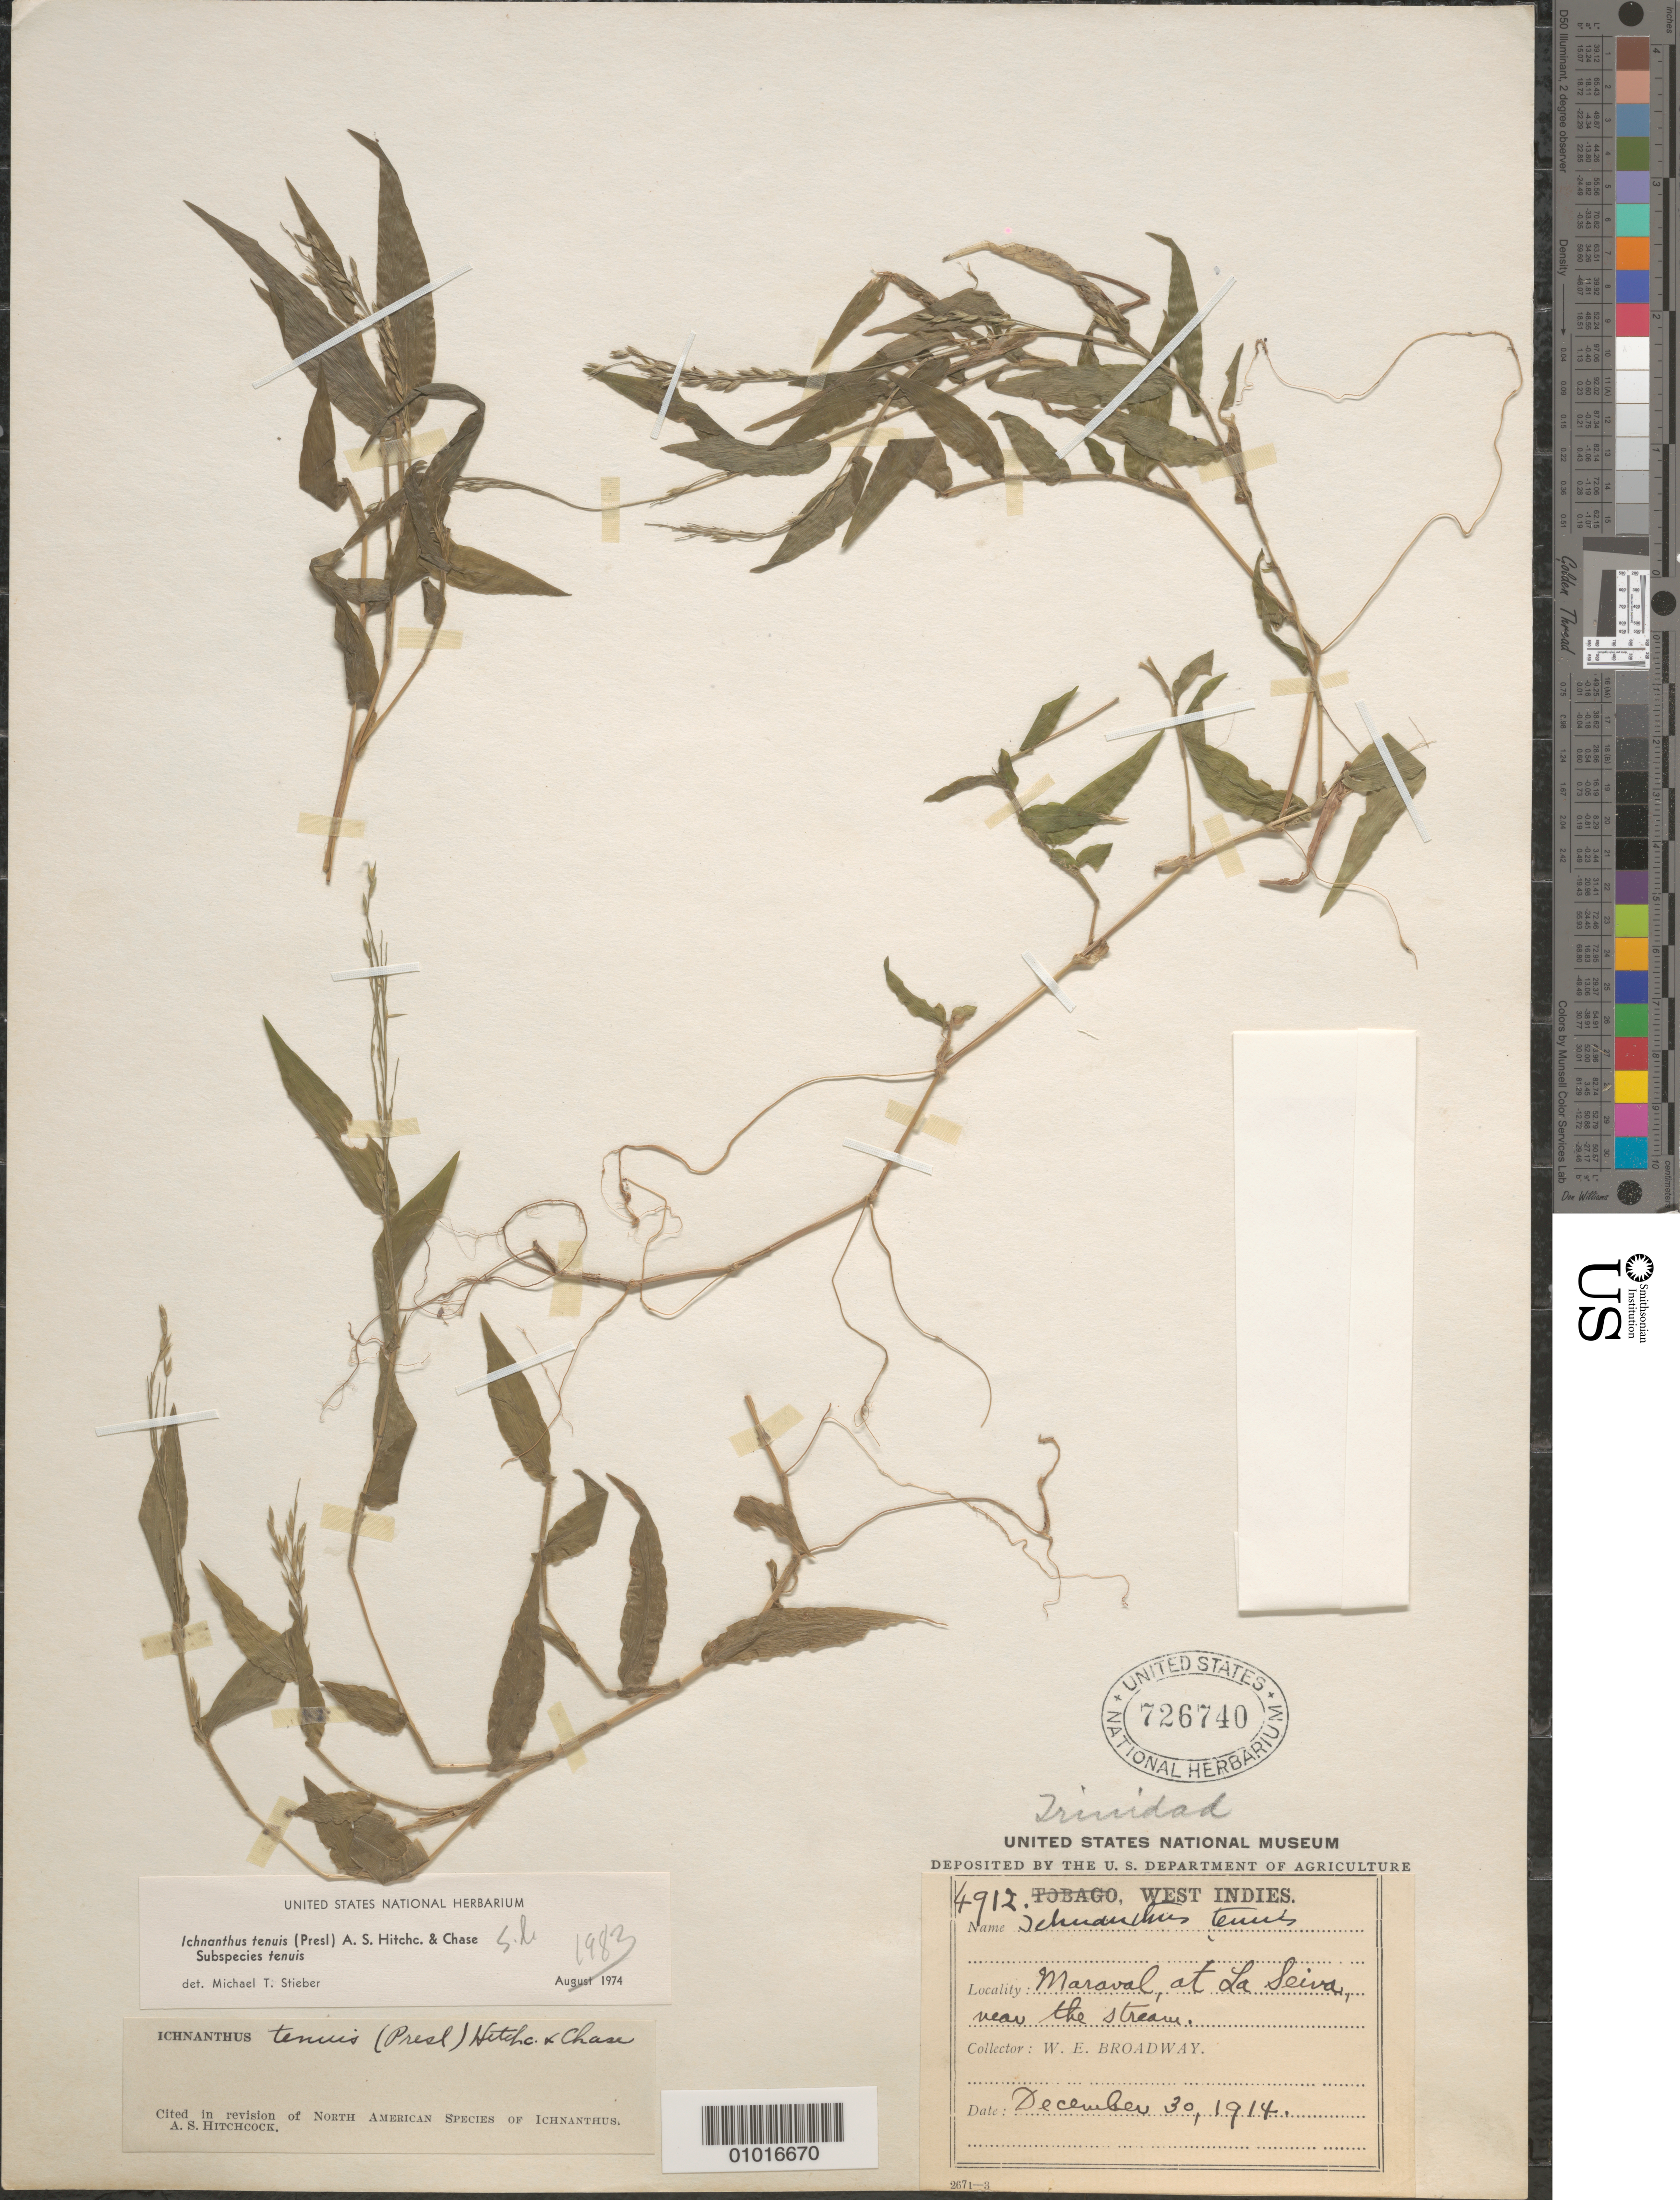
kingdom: Plantae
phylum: Tracheophyta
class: Liliopsida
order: Poales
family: Poaceae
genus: Ichnanthus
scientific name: Ichnanthus tenuis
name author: (J. Presl) Hitchc. & Chase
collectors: W. E. Broadway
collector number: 4912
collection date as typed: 30 Dec 1914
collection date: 1914-12-30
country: Trinidad and Tobago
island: Trinidad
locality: Maraval, at La Seiva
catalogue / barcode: US 726740